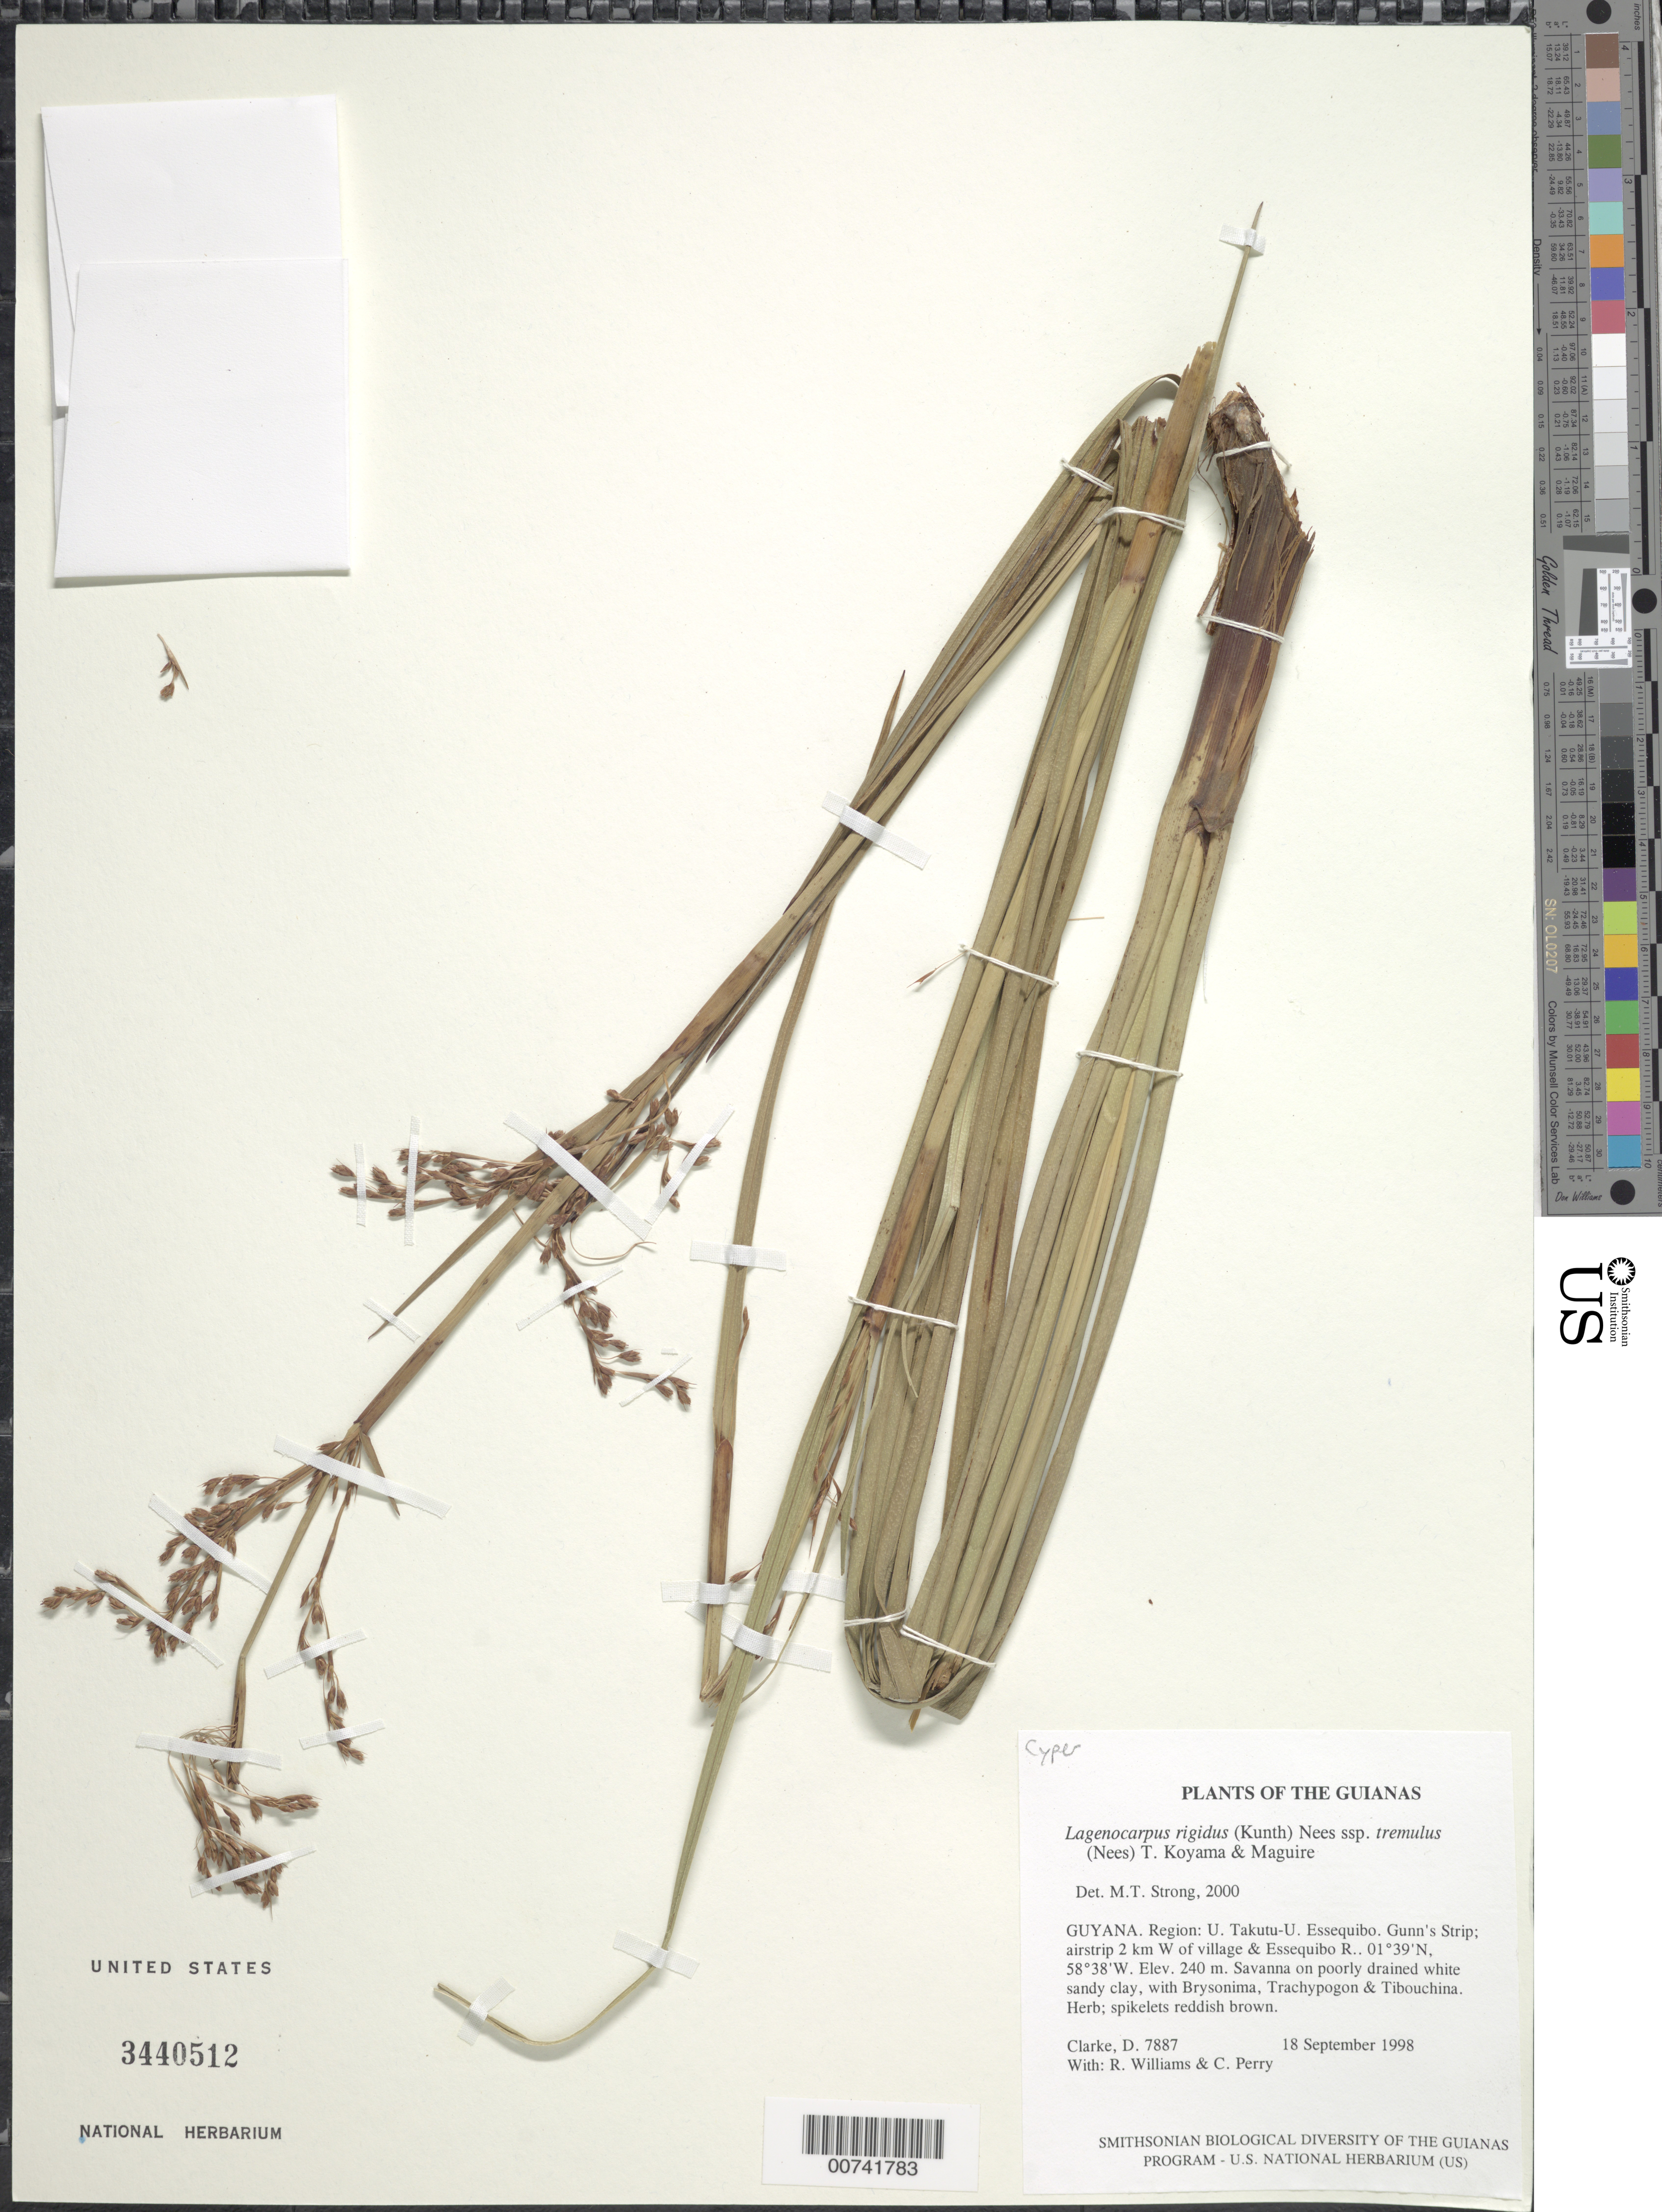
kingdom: Plantae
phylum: Tracheophyta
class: Liliopsida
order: Poales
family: Cyperaceae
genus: Lagenocarpus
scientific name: Lagenocarpus rigidus subsp. tremulus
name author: (Nees) T. Koyama & Maguire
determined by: Strong, M. T., (US), Smithsonian Institution - National Museum of Natural History (UNITED STATES)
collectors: H. D. Clarke, R. Williams & C. Perry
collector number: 7887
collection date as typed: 18 September 1998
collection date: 1998-09-18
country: Guyana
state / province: U. Takutu-U. Essequibo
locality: Gunn's Strip; airstrip 2 km W of village & Essequibo R.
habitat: Savanna on poorly drained white sandy clay, with Brysonima, Trachypogon & Tibouchina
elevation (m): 240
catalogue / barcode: US 3440512